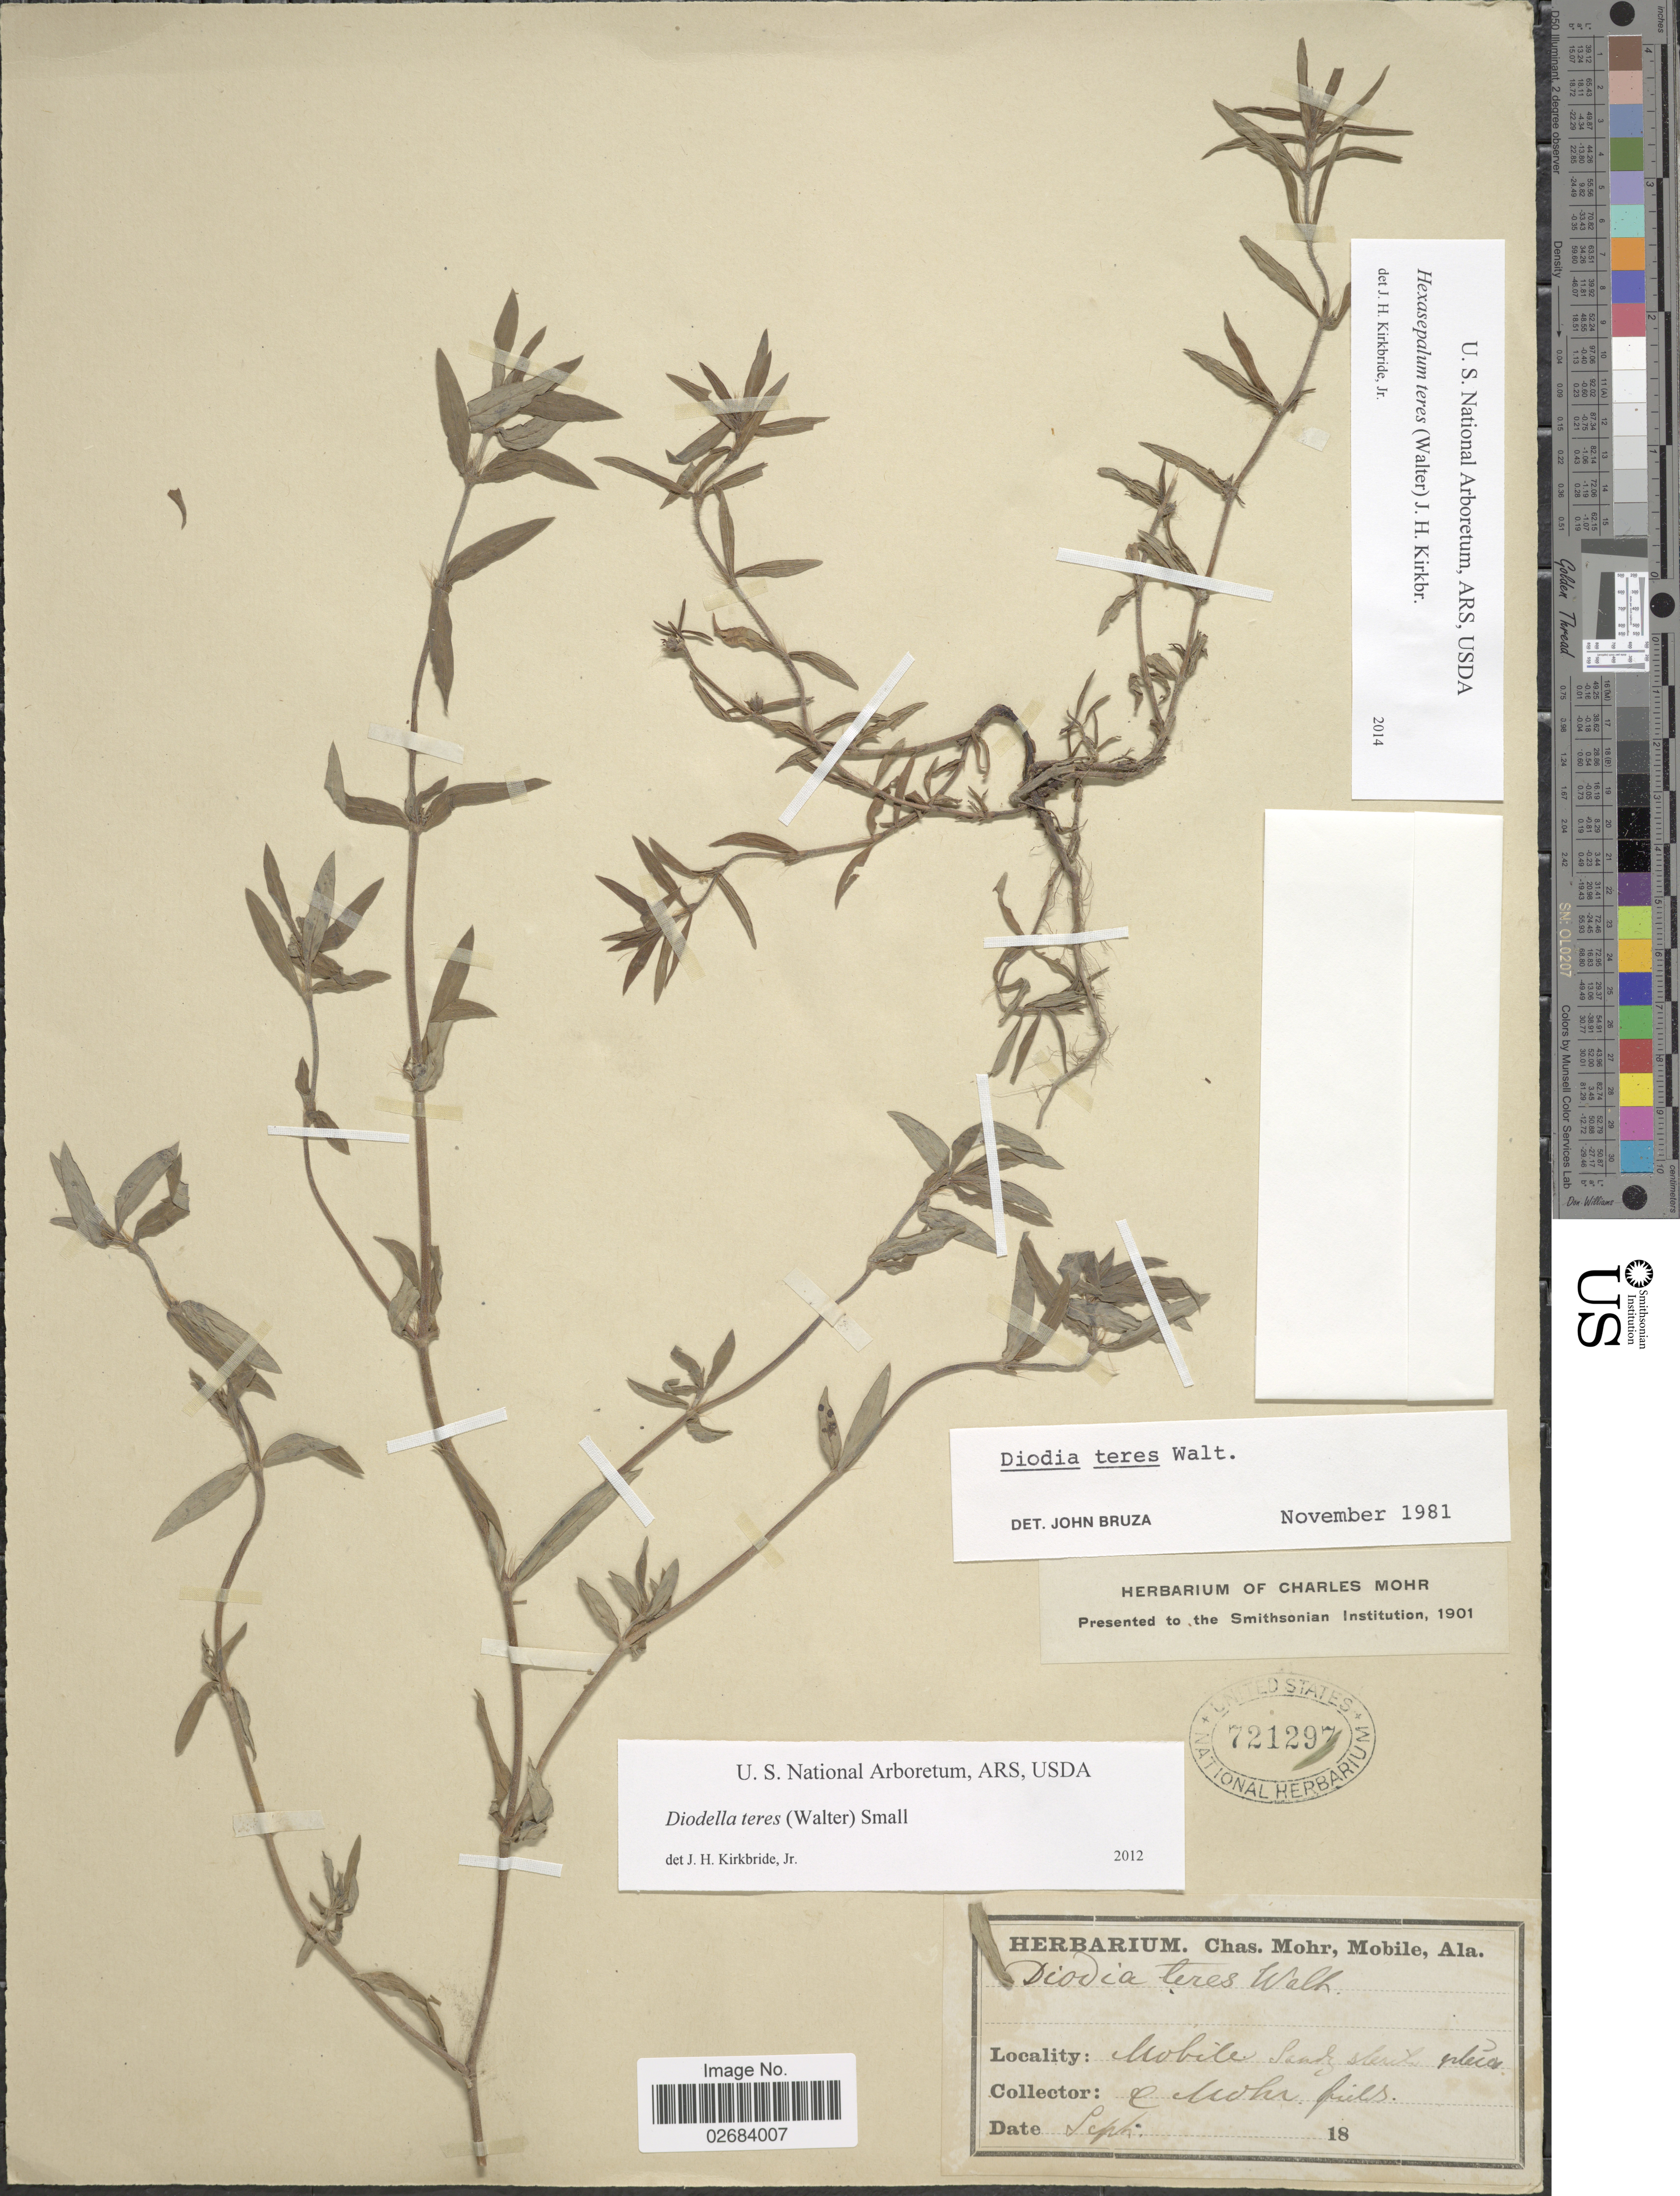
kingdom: Plantae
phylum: Tracheophyta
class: Magnoliopsida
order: Gentianales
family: Rubiaceae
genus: Diodia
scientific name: Diodia teres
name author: Walter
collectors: Mohr, C. T. (herbarium)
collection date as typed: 18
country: United States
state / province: Alabama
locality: Mobile.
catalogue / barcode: US 721297